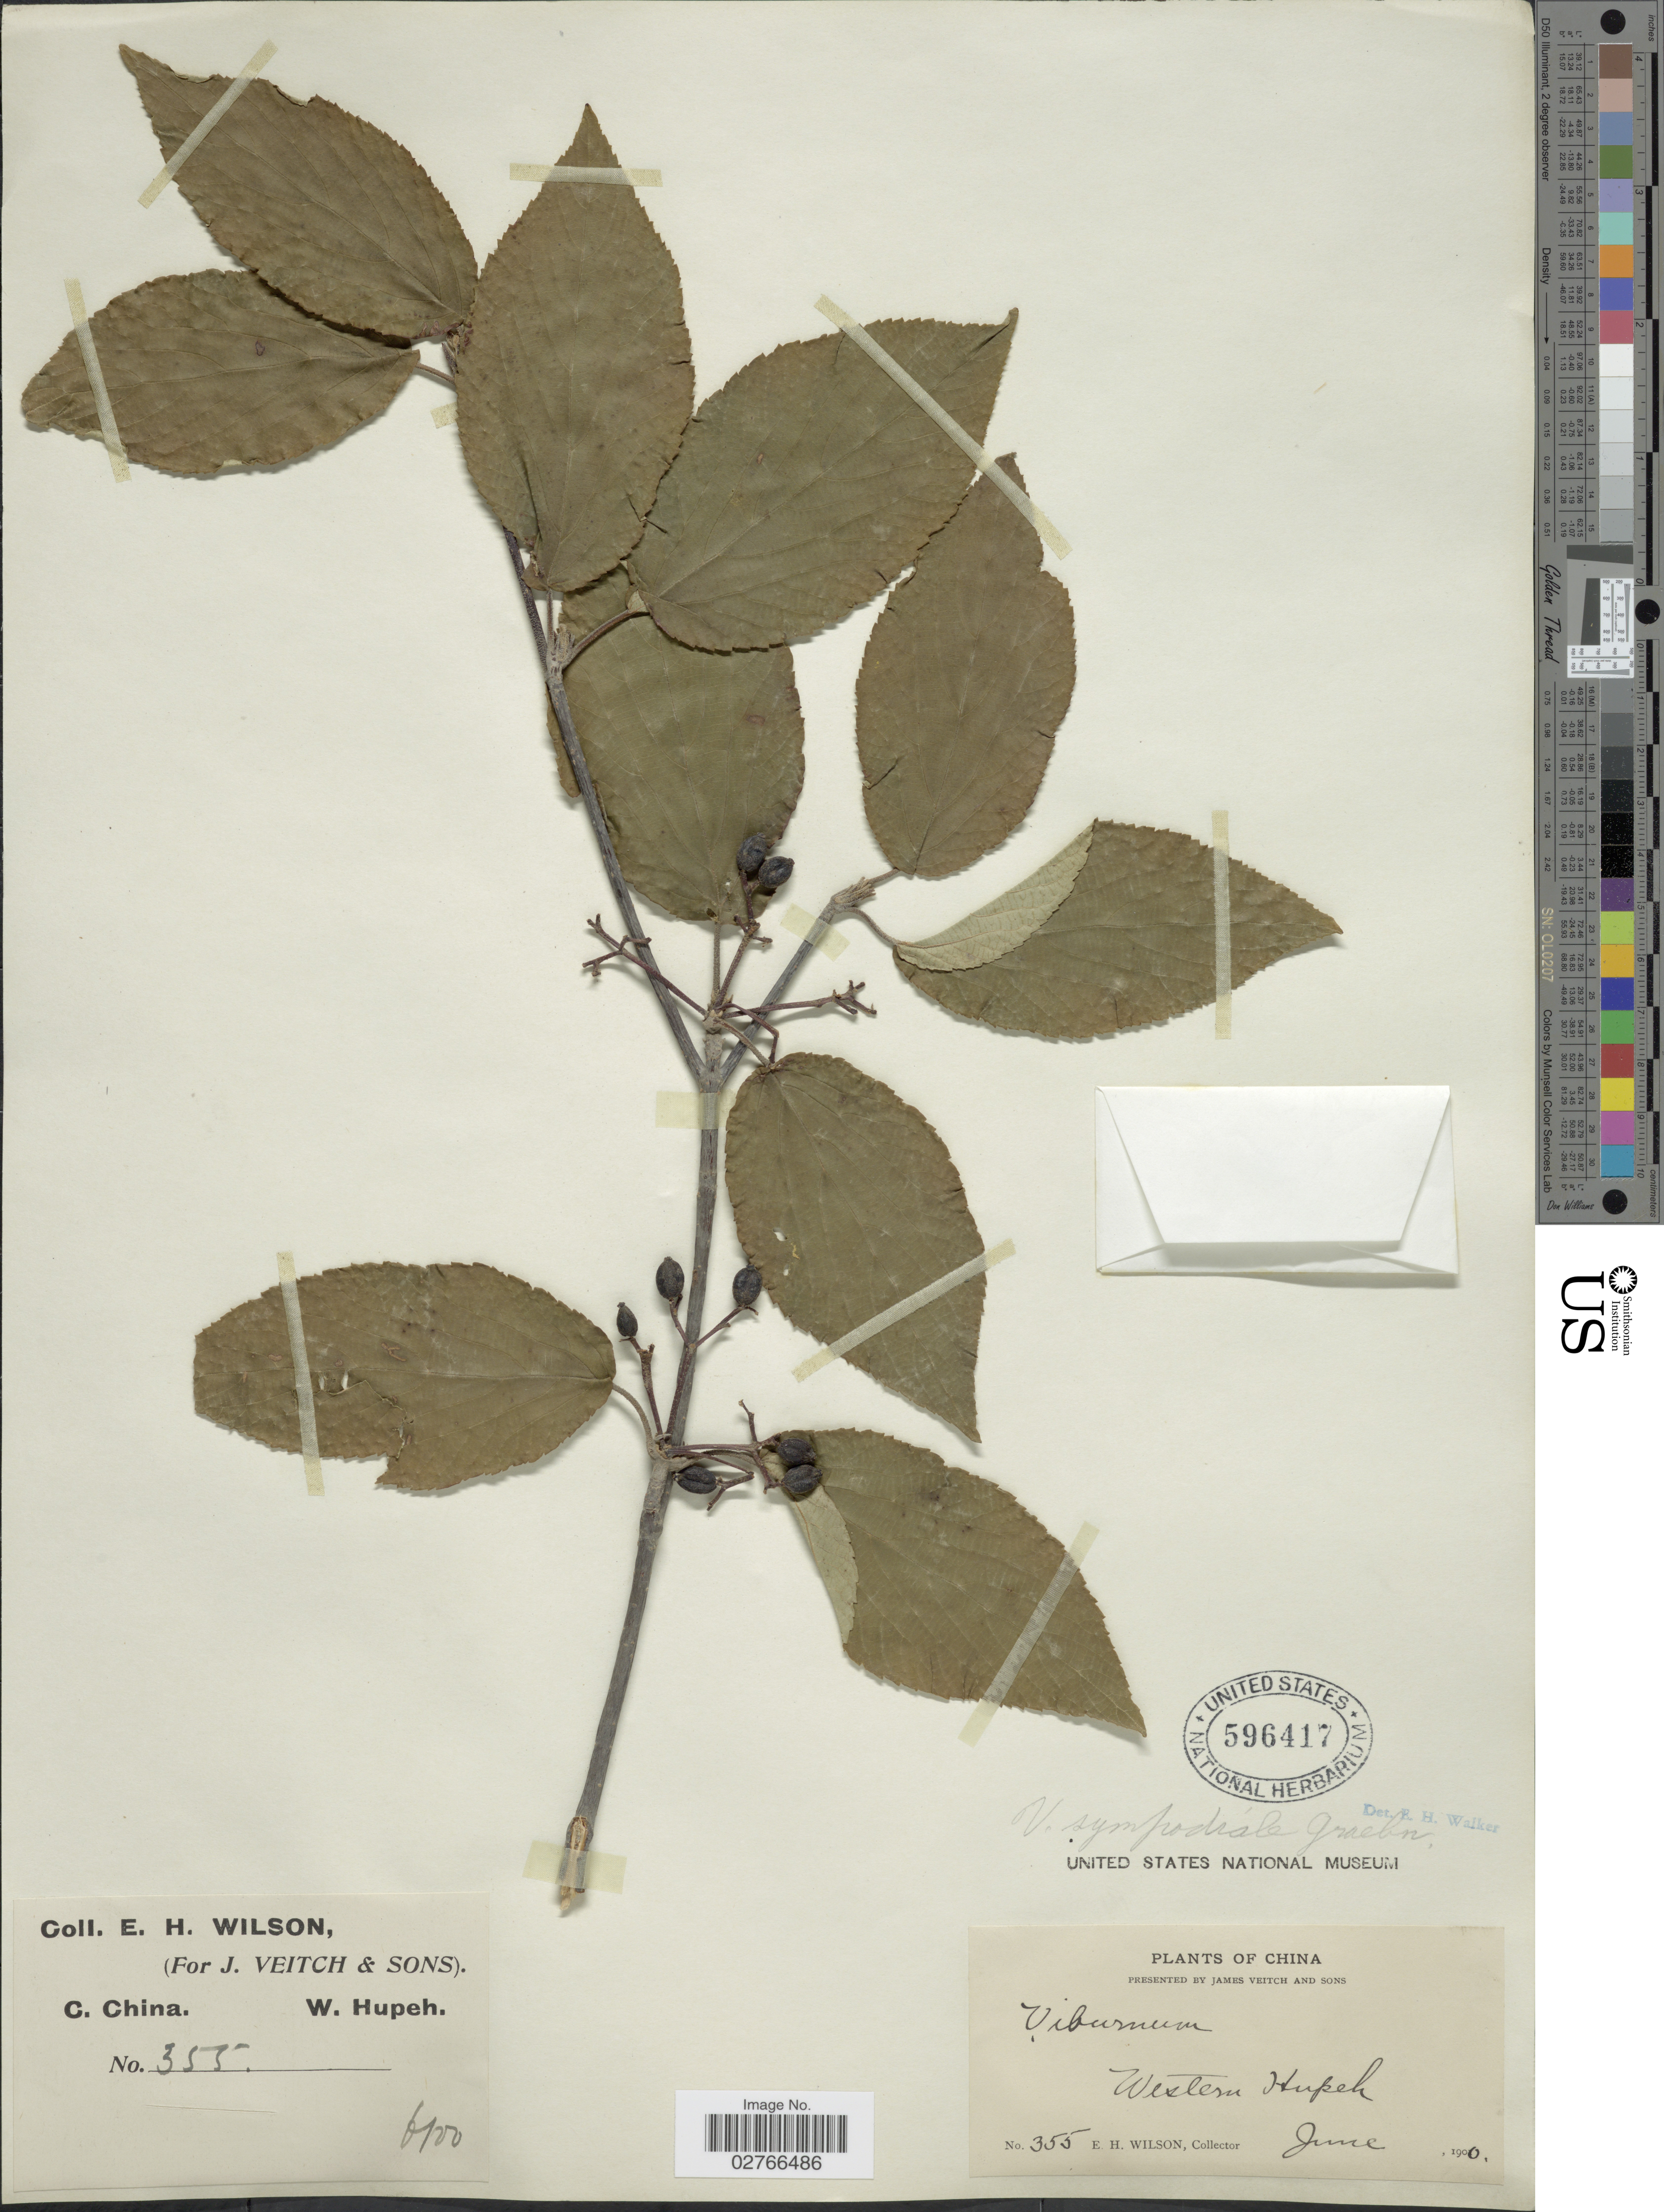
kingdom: Plantae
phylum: Tracheophyta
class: Magnoliopsida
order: Dipsacales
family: Viburnaceae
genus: Viburnum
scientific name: Viburnum sympodiale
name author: Graebn.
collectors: E. Wilson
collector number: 355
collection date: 1900-06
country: China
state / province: Hubei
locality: C. China, W. Hupeh, Western Hupeh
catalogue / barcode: US 596417